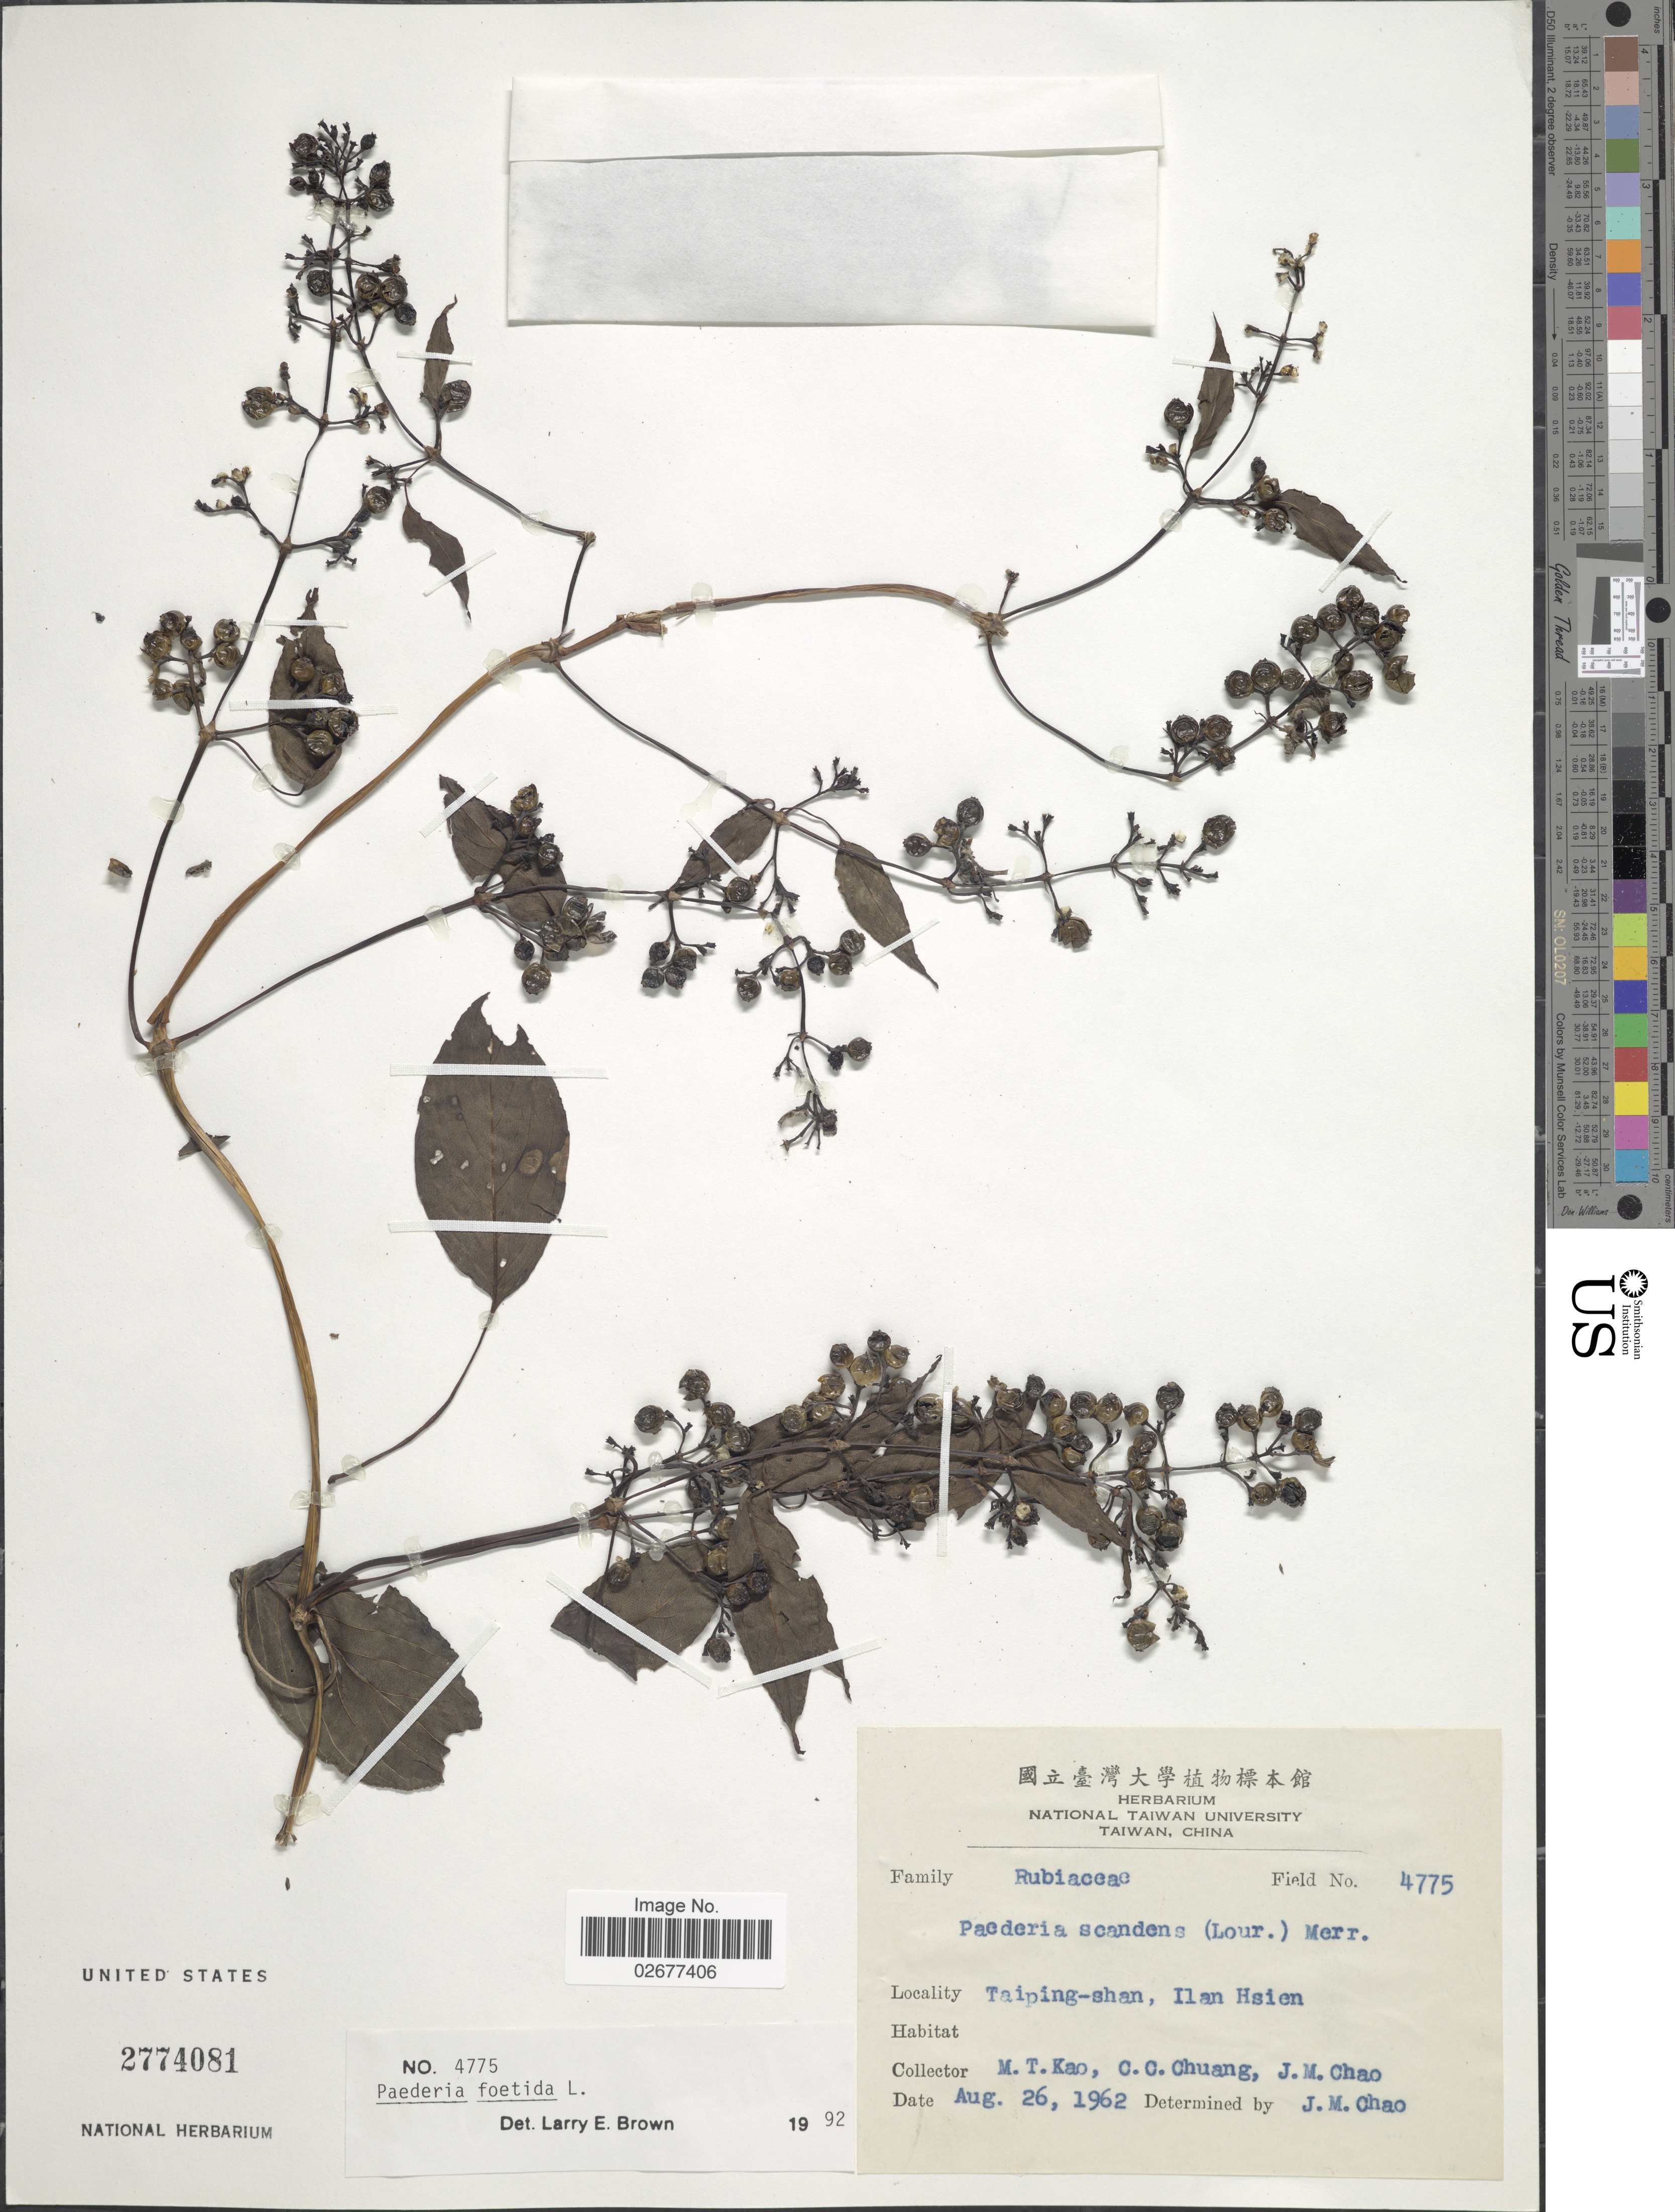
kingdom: Plantae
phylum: Tracheophyta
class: Magnoliopsida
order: Gentianales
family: Rubiaceae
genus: Paederia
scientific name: Paederia foetida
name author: L.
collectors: M. T. Kao, C. C. Chuang & J. Chao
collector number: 4775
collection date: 1962-08-26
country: Taiwan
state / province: Ilan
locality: Taiping-shan, Ilan Hsien.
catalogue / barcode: US 2774081